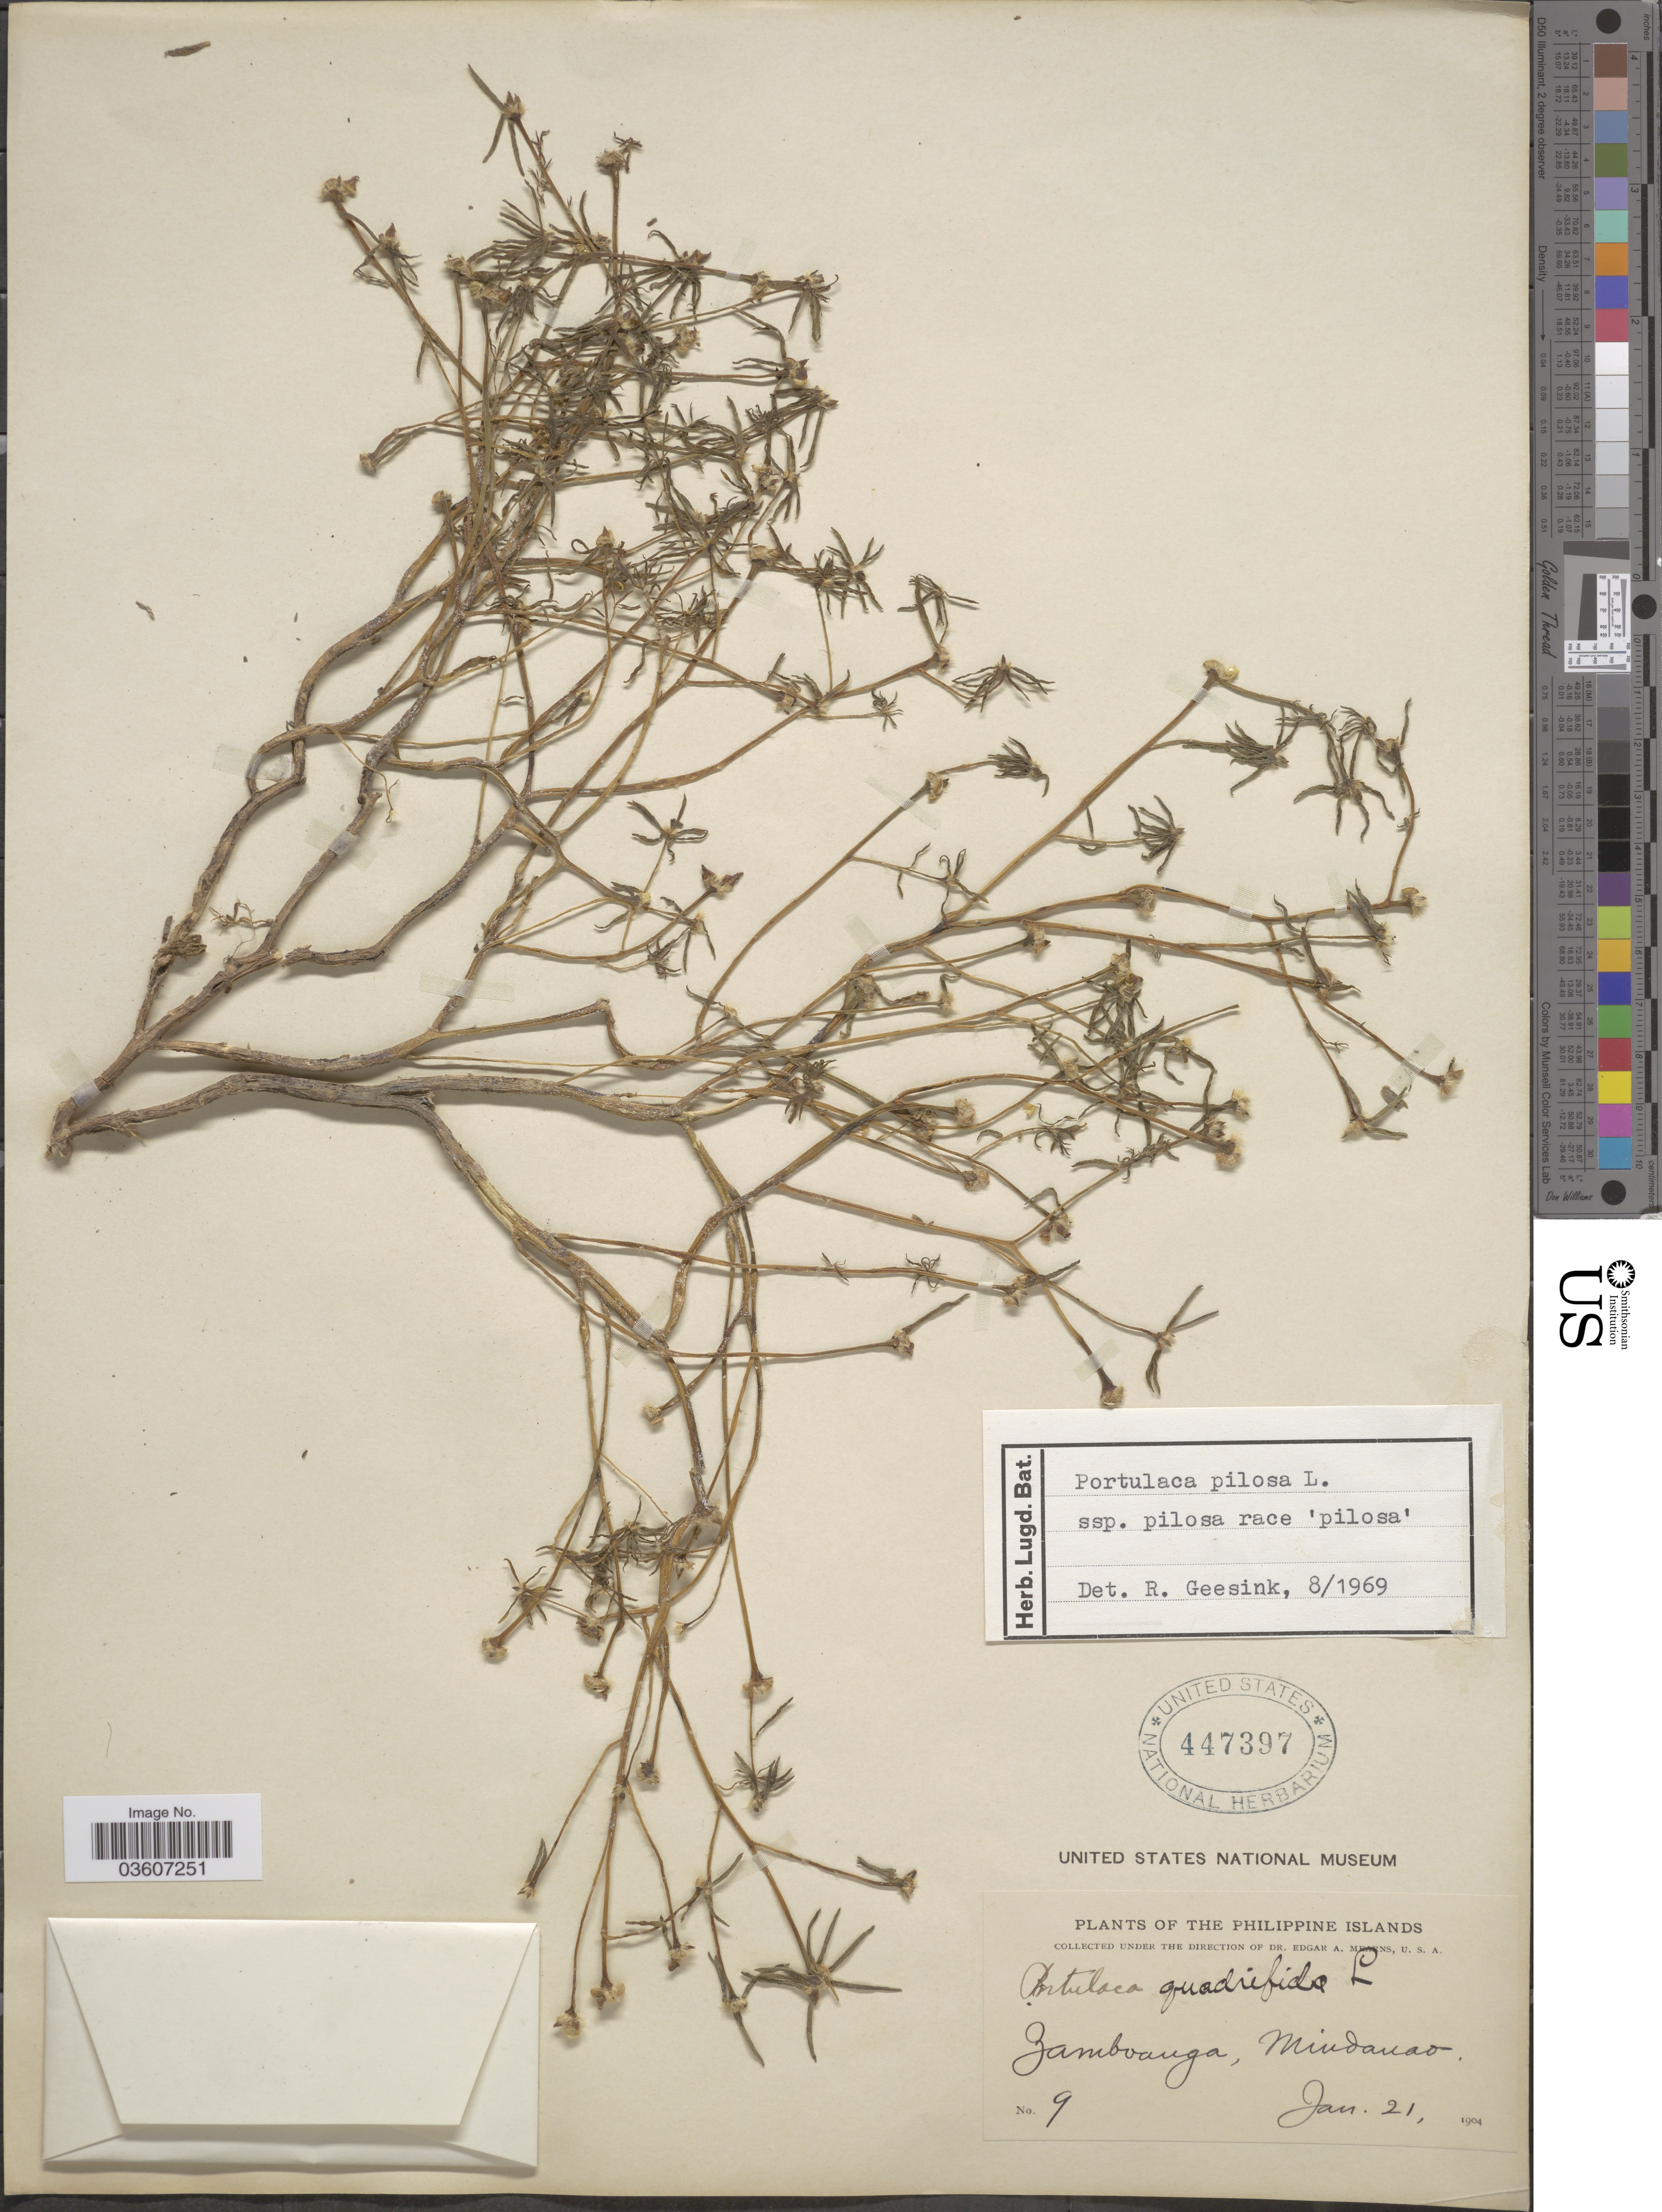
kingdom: Plantae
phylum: Tracheophyta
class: Magnoliopsida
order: Caryophyllales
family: Portulacaceae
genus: Portulaca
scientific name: Portulaca pilosa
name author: L.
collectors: E. A. Mearns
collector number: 9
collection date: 1904-01-21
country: Philippines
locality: Zamboanga, Mindanao.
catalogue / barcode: US 447397